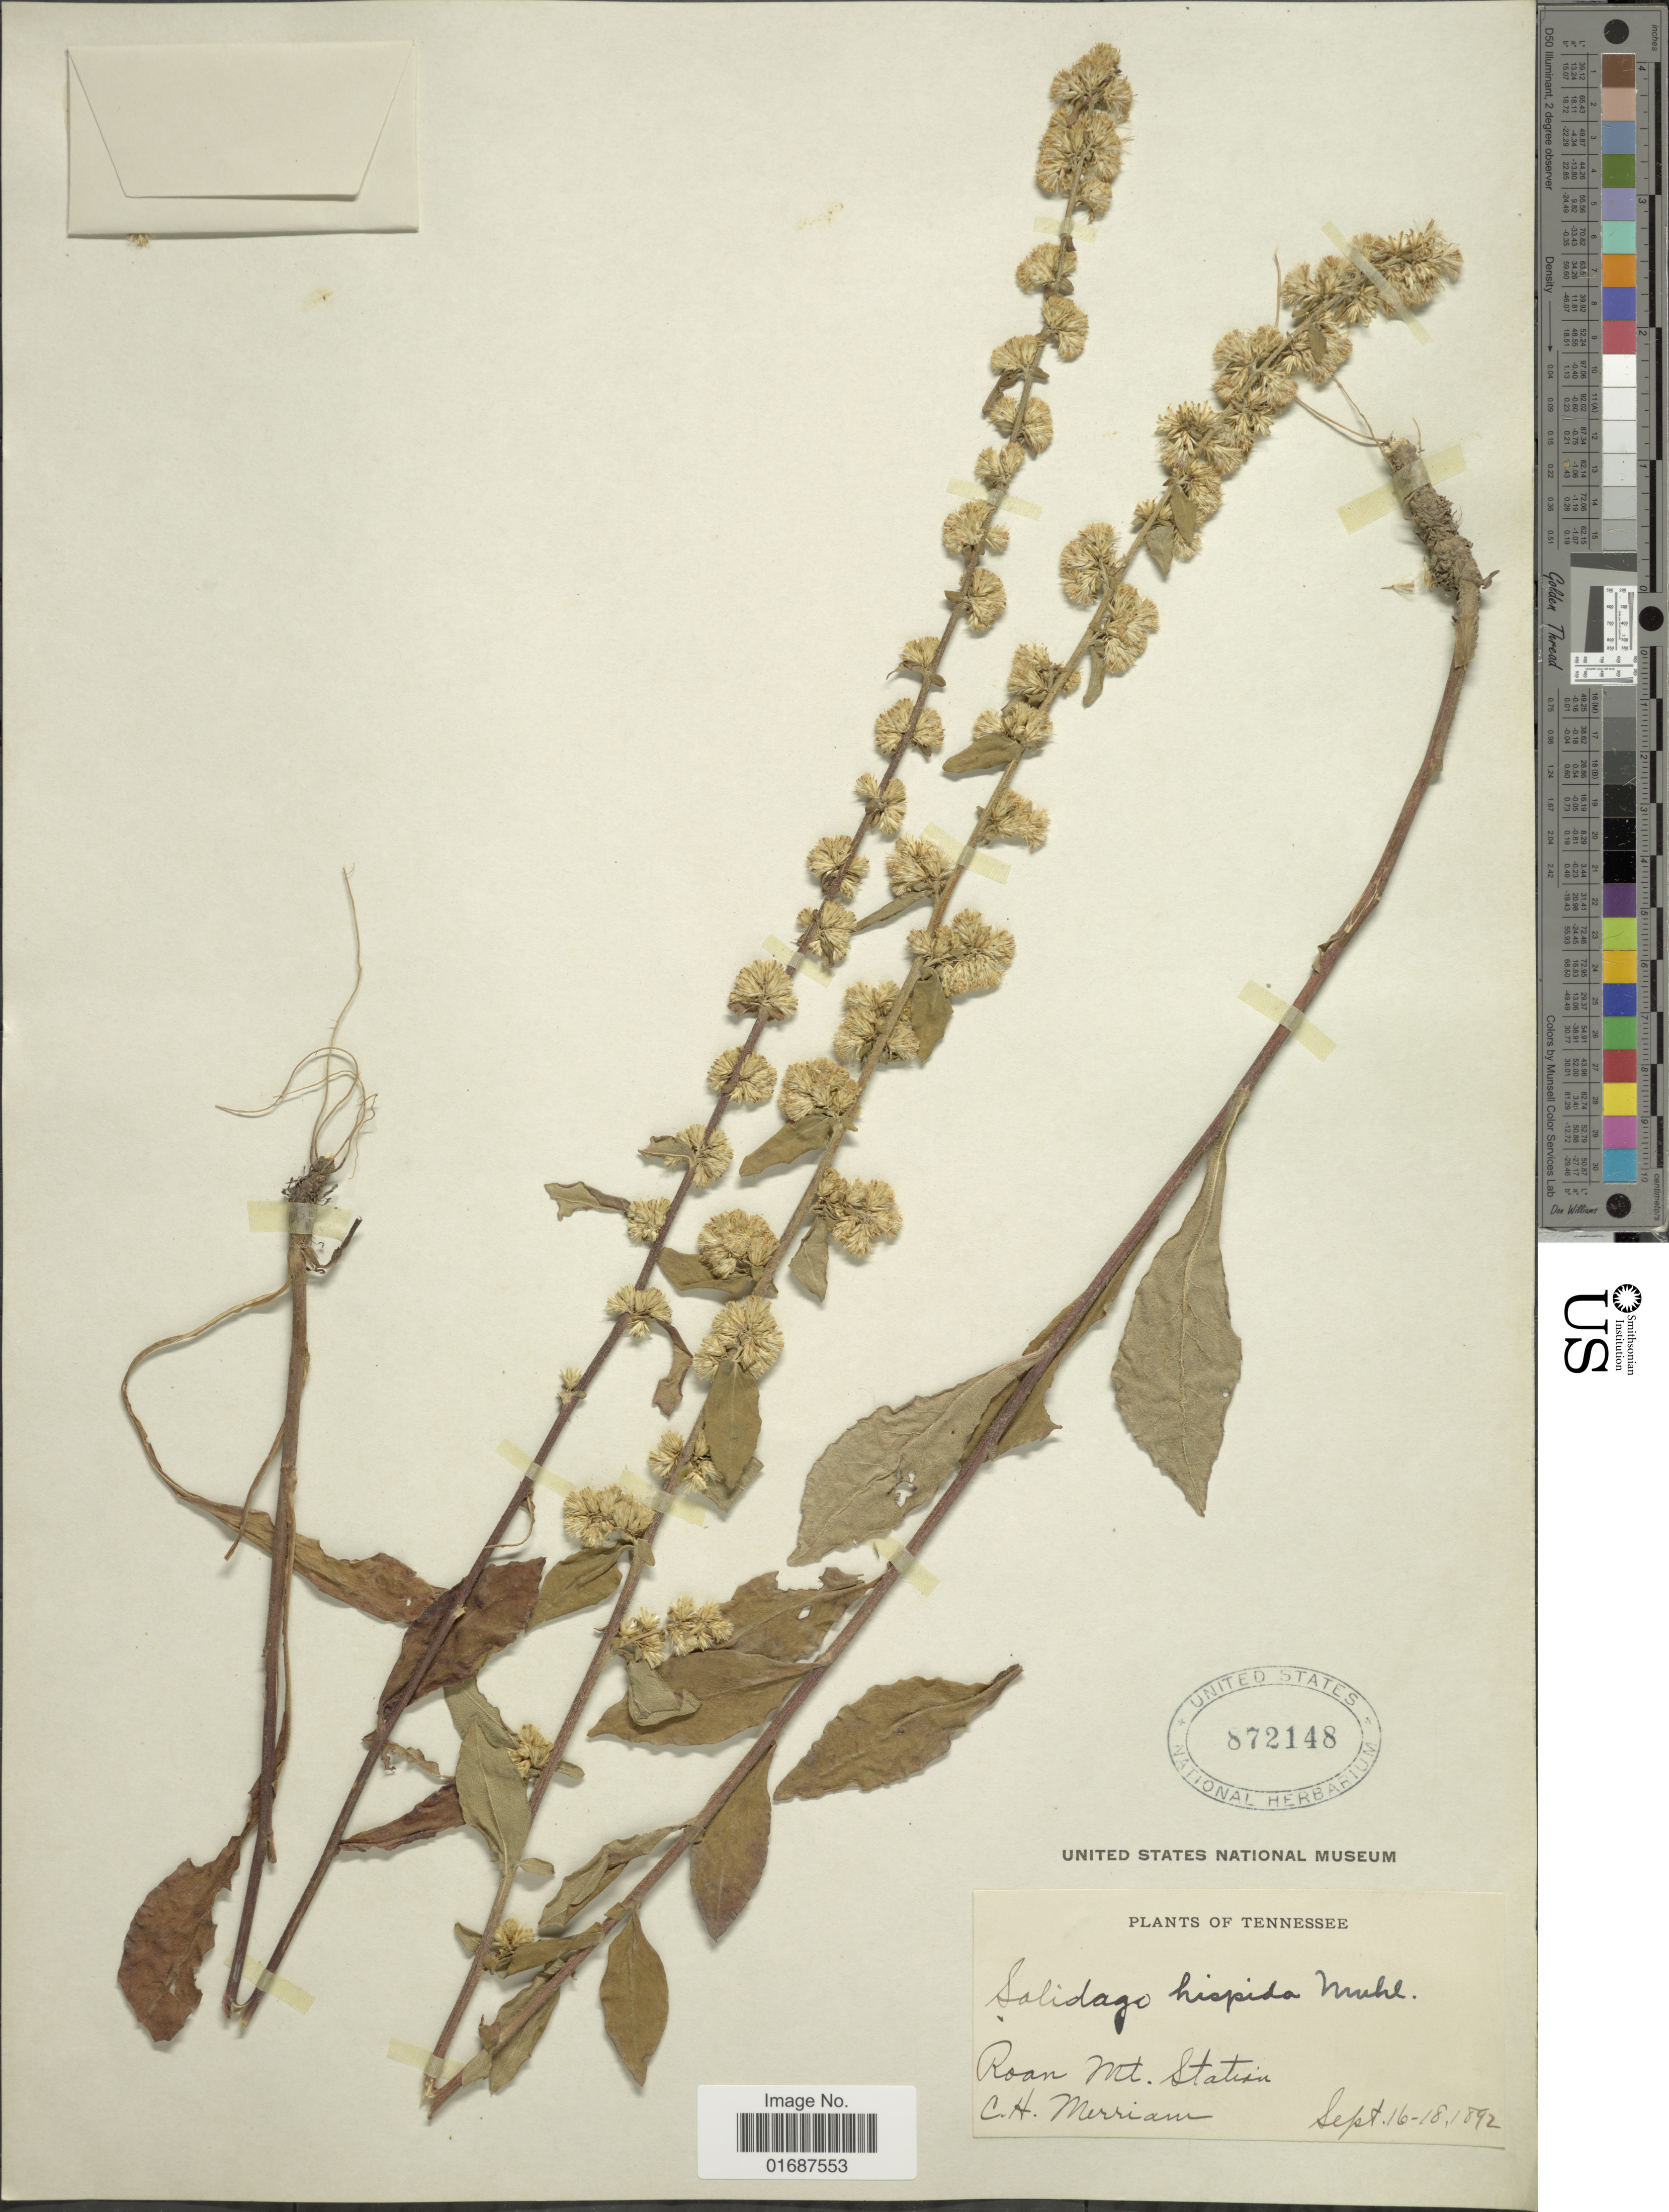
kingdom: Plantae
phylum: Tracheophyta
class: Magnoliopsida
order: Asterales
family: Asteraceae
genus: Solidago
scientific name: Solidago hispida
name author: Muhl. ex Willd.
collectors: C. Merriam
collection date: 1892-09-16/1892-09-18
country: United States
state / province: Tennessee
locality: Roan Mt. Station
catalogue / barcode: US 872148